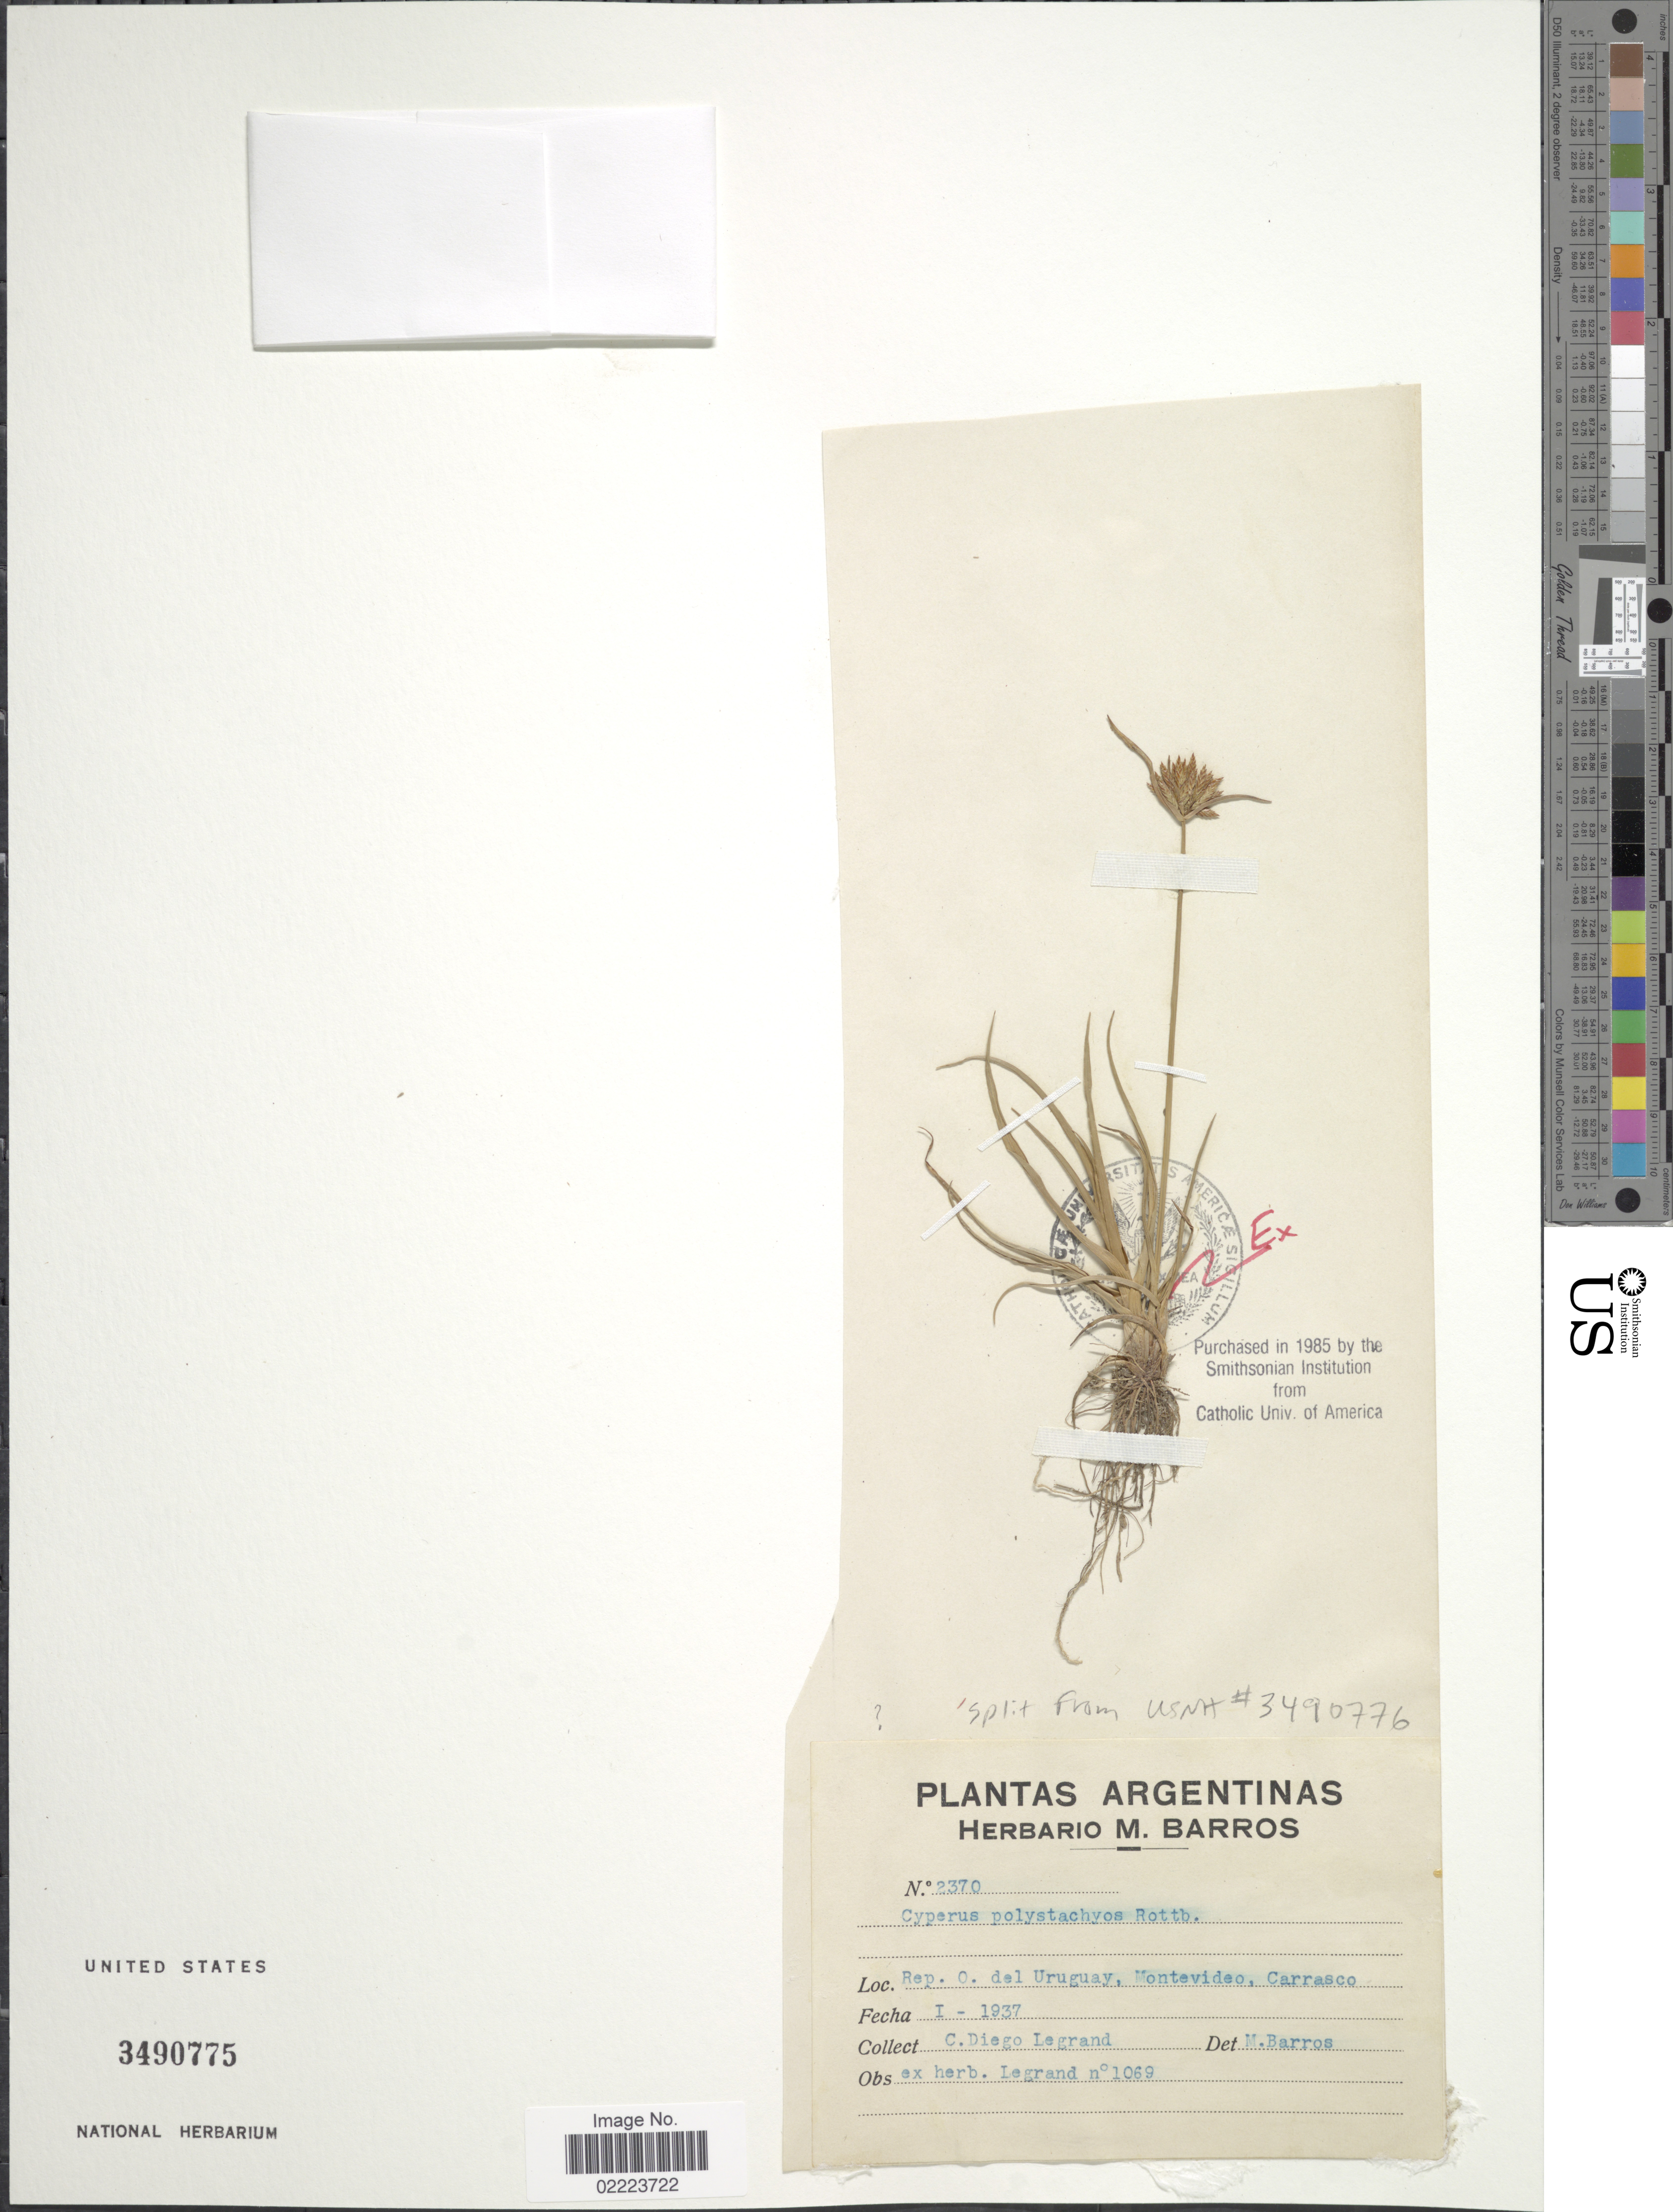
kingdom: Plantae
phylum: Tracheophyta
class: Liliopsida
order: Poales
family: Cyperaceae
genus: Cyperus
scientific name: Cyperus polystachyos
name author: Rottb.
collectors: C. D. Legrand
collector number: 2370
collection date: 1937-01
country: Uruguay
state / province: Montevideo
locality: Rep. O. del Uruguaym Carrasco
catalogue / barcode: US 3490775